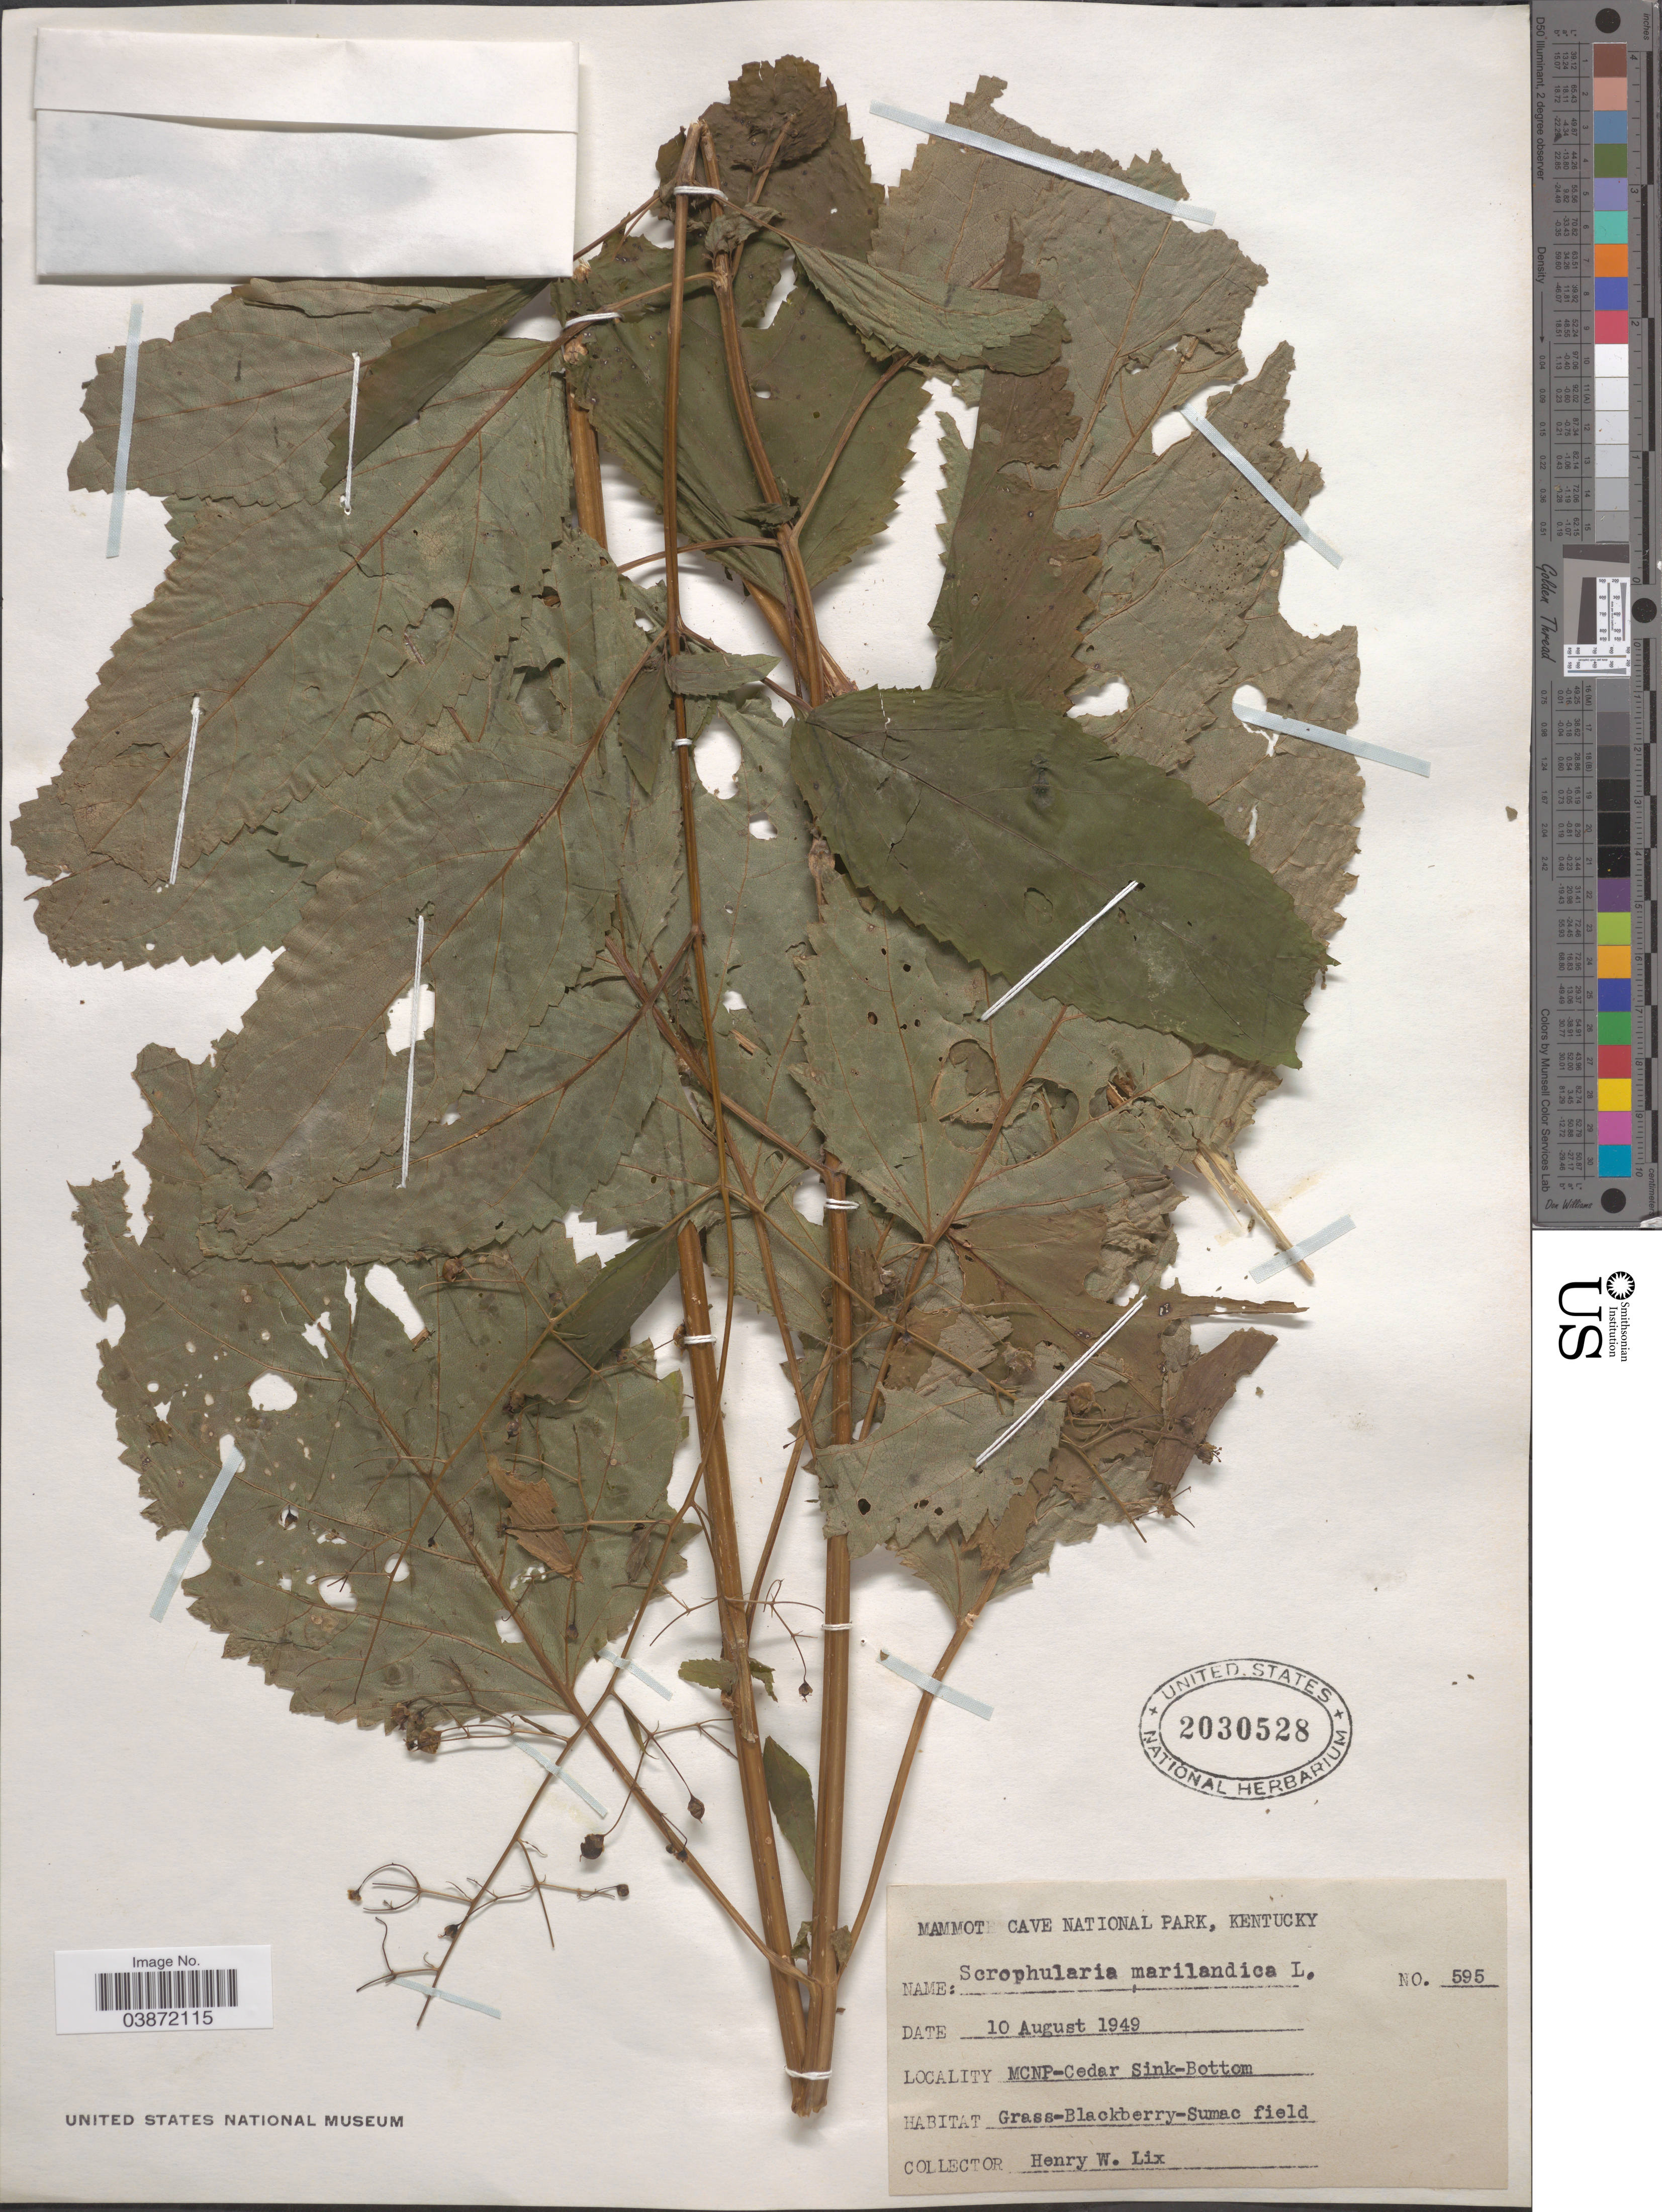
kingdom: Plantae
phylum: Tracheophyta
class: Magnoliopsida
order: Lamiales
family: Scrophulariaceae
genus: Scrophularia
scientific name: Scrophularia marilandica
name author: L.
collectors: H. W. Lix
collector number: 595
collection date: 1949-08-10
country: United States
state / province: Kentucky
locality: Mammtoh Cave National Park. MCNP-Cedar Sink-Bottom.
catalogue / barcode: US 2030528